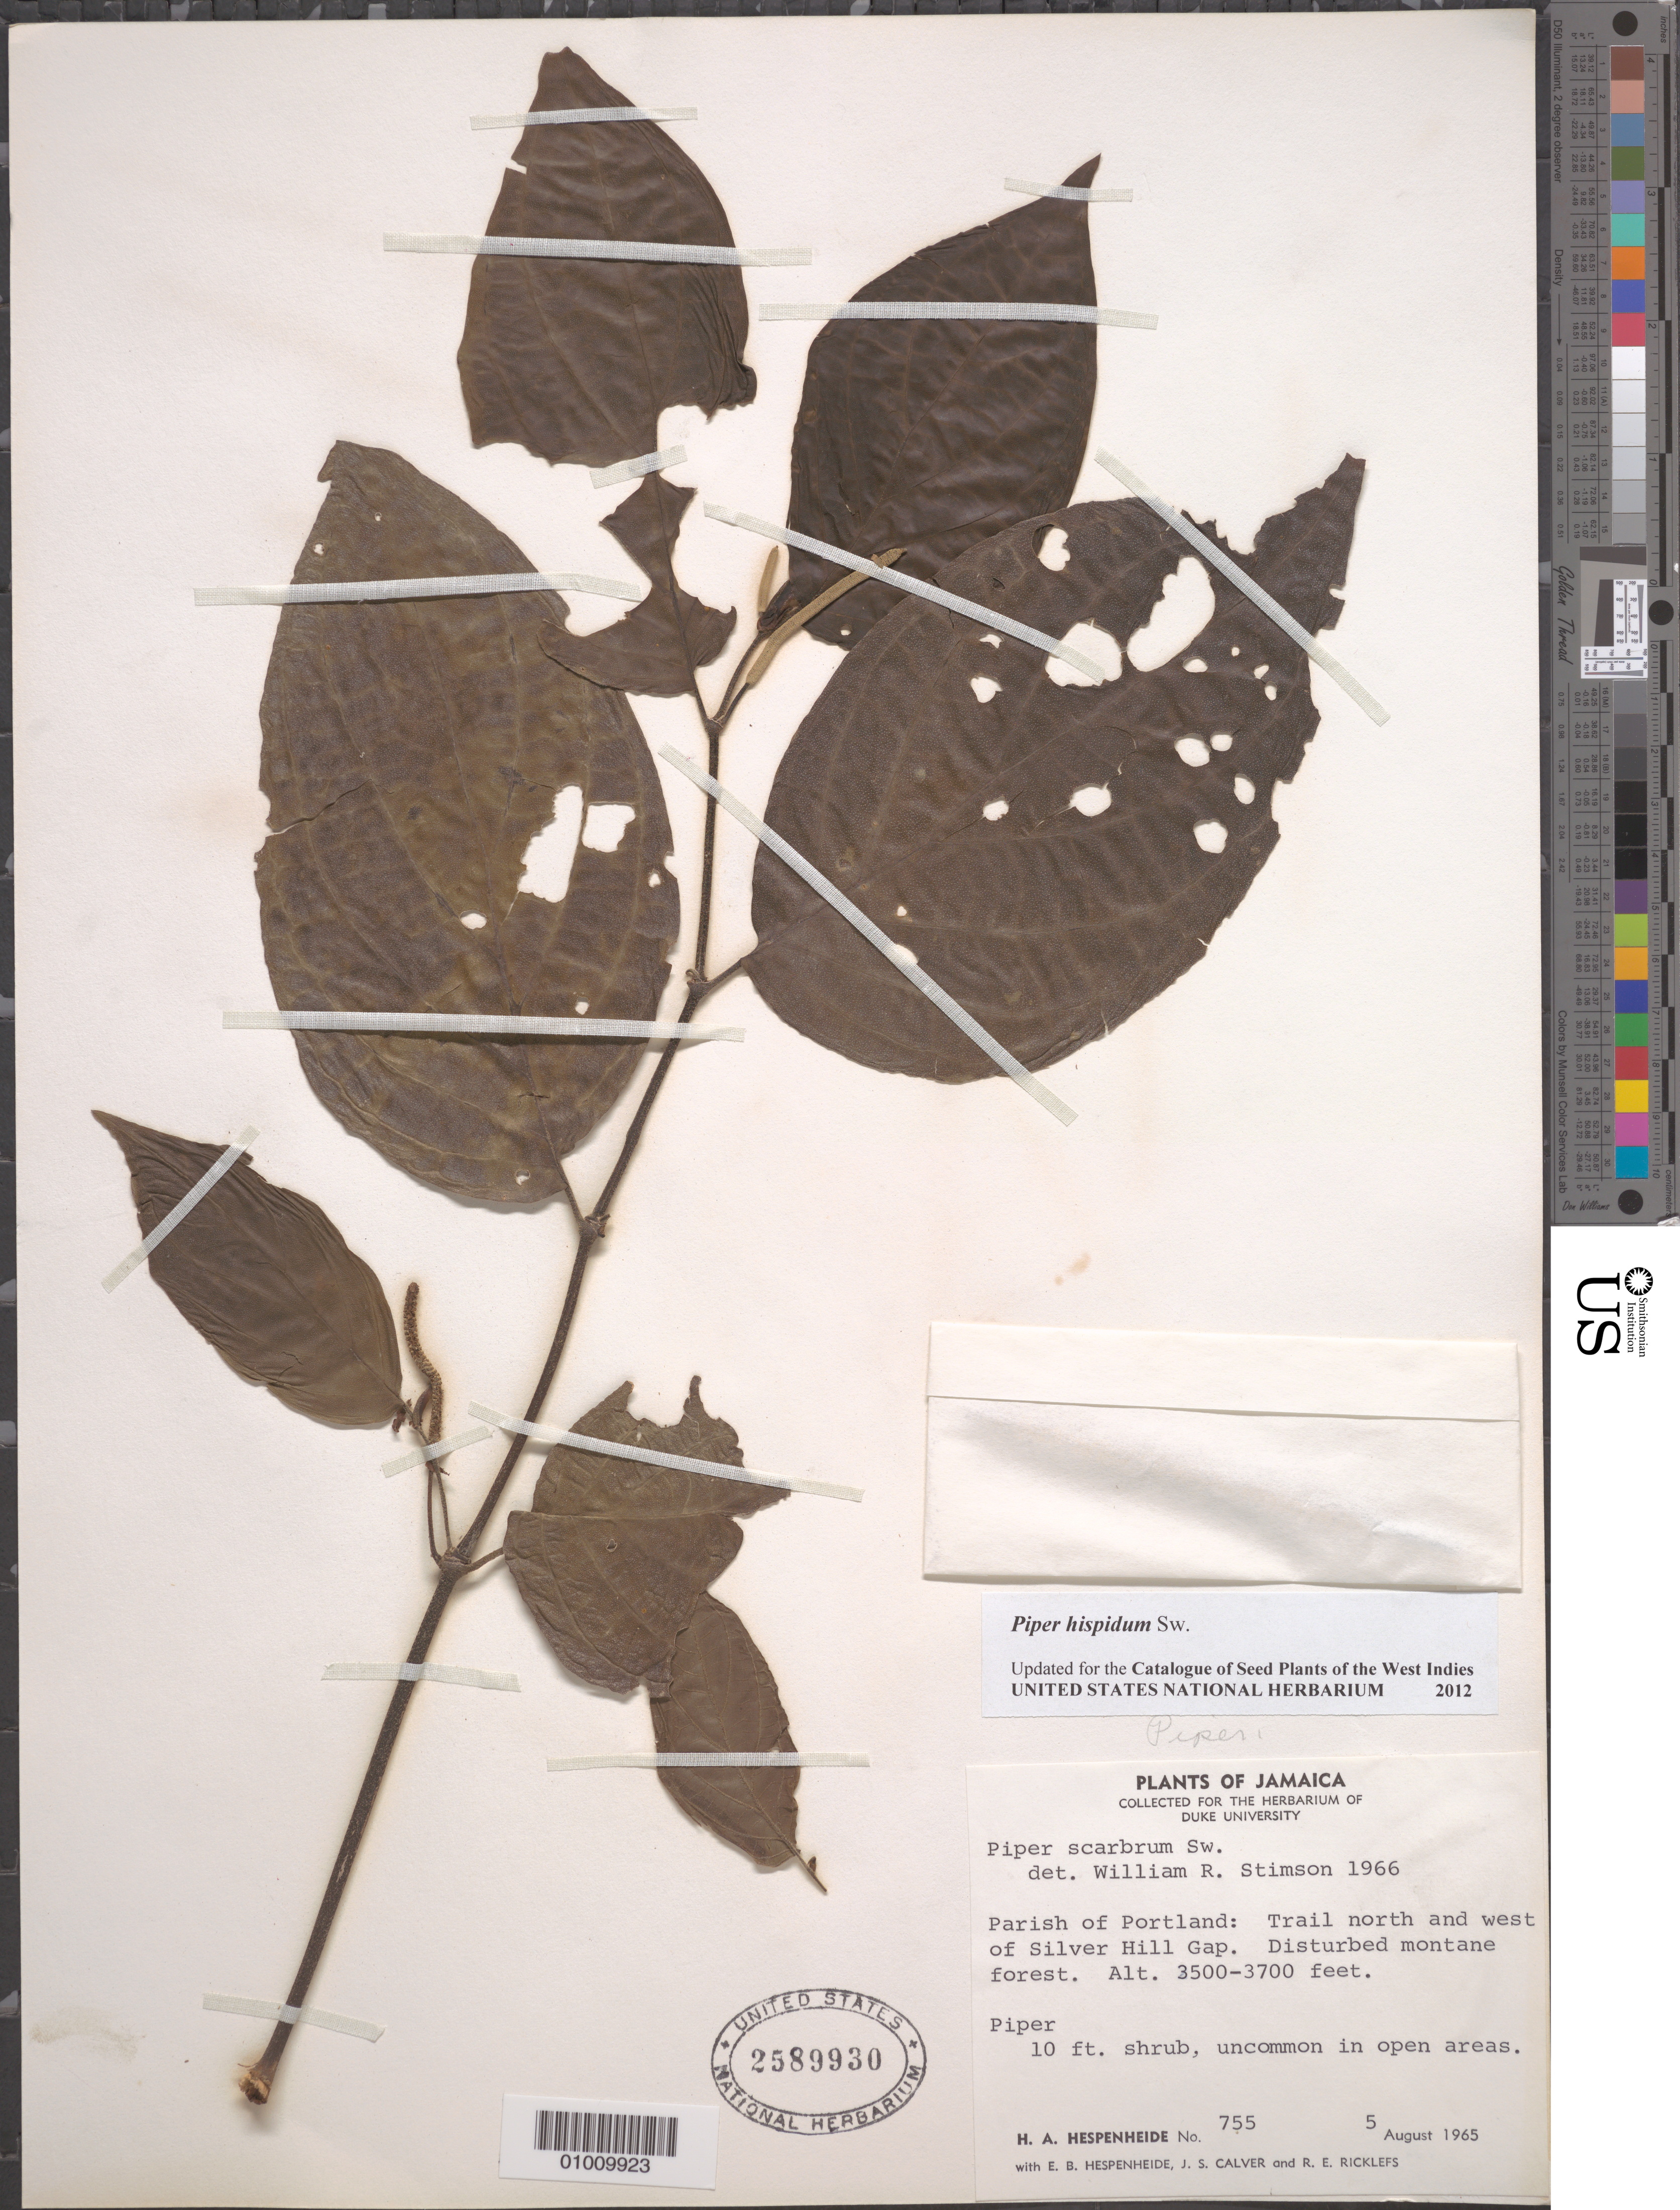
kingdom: Plantae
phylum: Tracheophyta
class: Magnoliopsida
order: Piperales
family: Piperaceae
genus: Piper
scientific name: Piper scabrum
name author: Sw.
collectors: E. Hespenheide, H. A. Hespenheide, R. Ricklefs & J. Calver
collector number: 755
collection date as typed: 05 Aug 1965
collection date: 1965-08-05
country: Jamaica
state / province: Portland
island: Jamaica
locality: Trail N and W of Silver Hill Gap. Disturbed montane forest.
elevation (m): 1067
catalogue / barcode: US 2589930